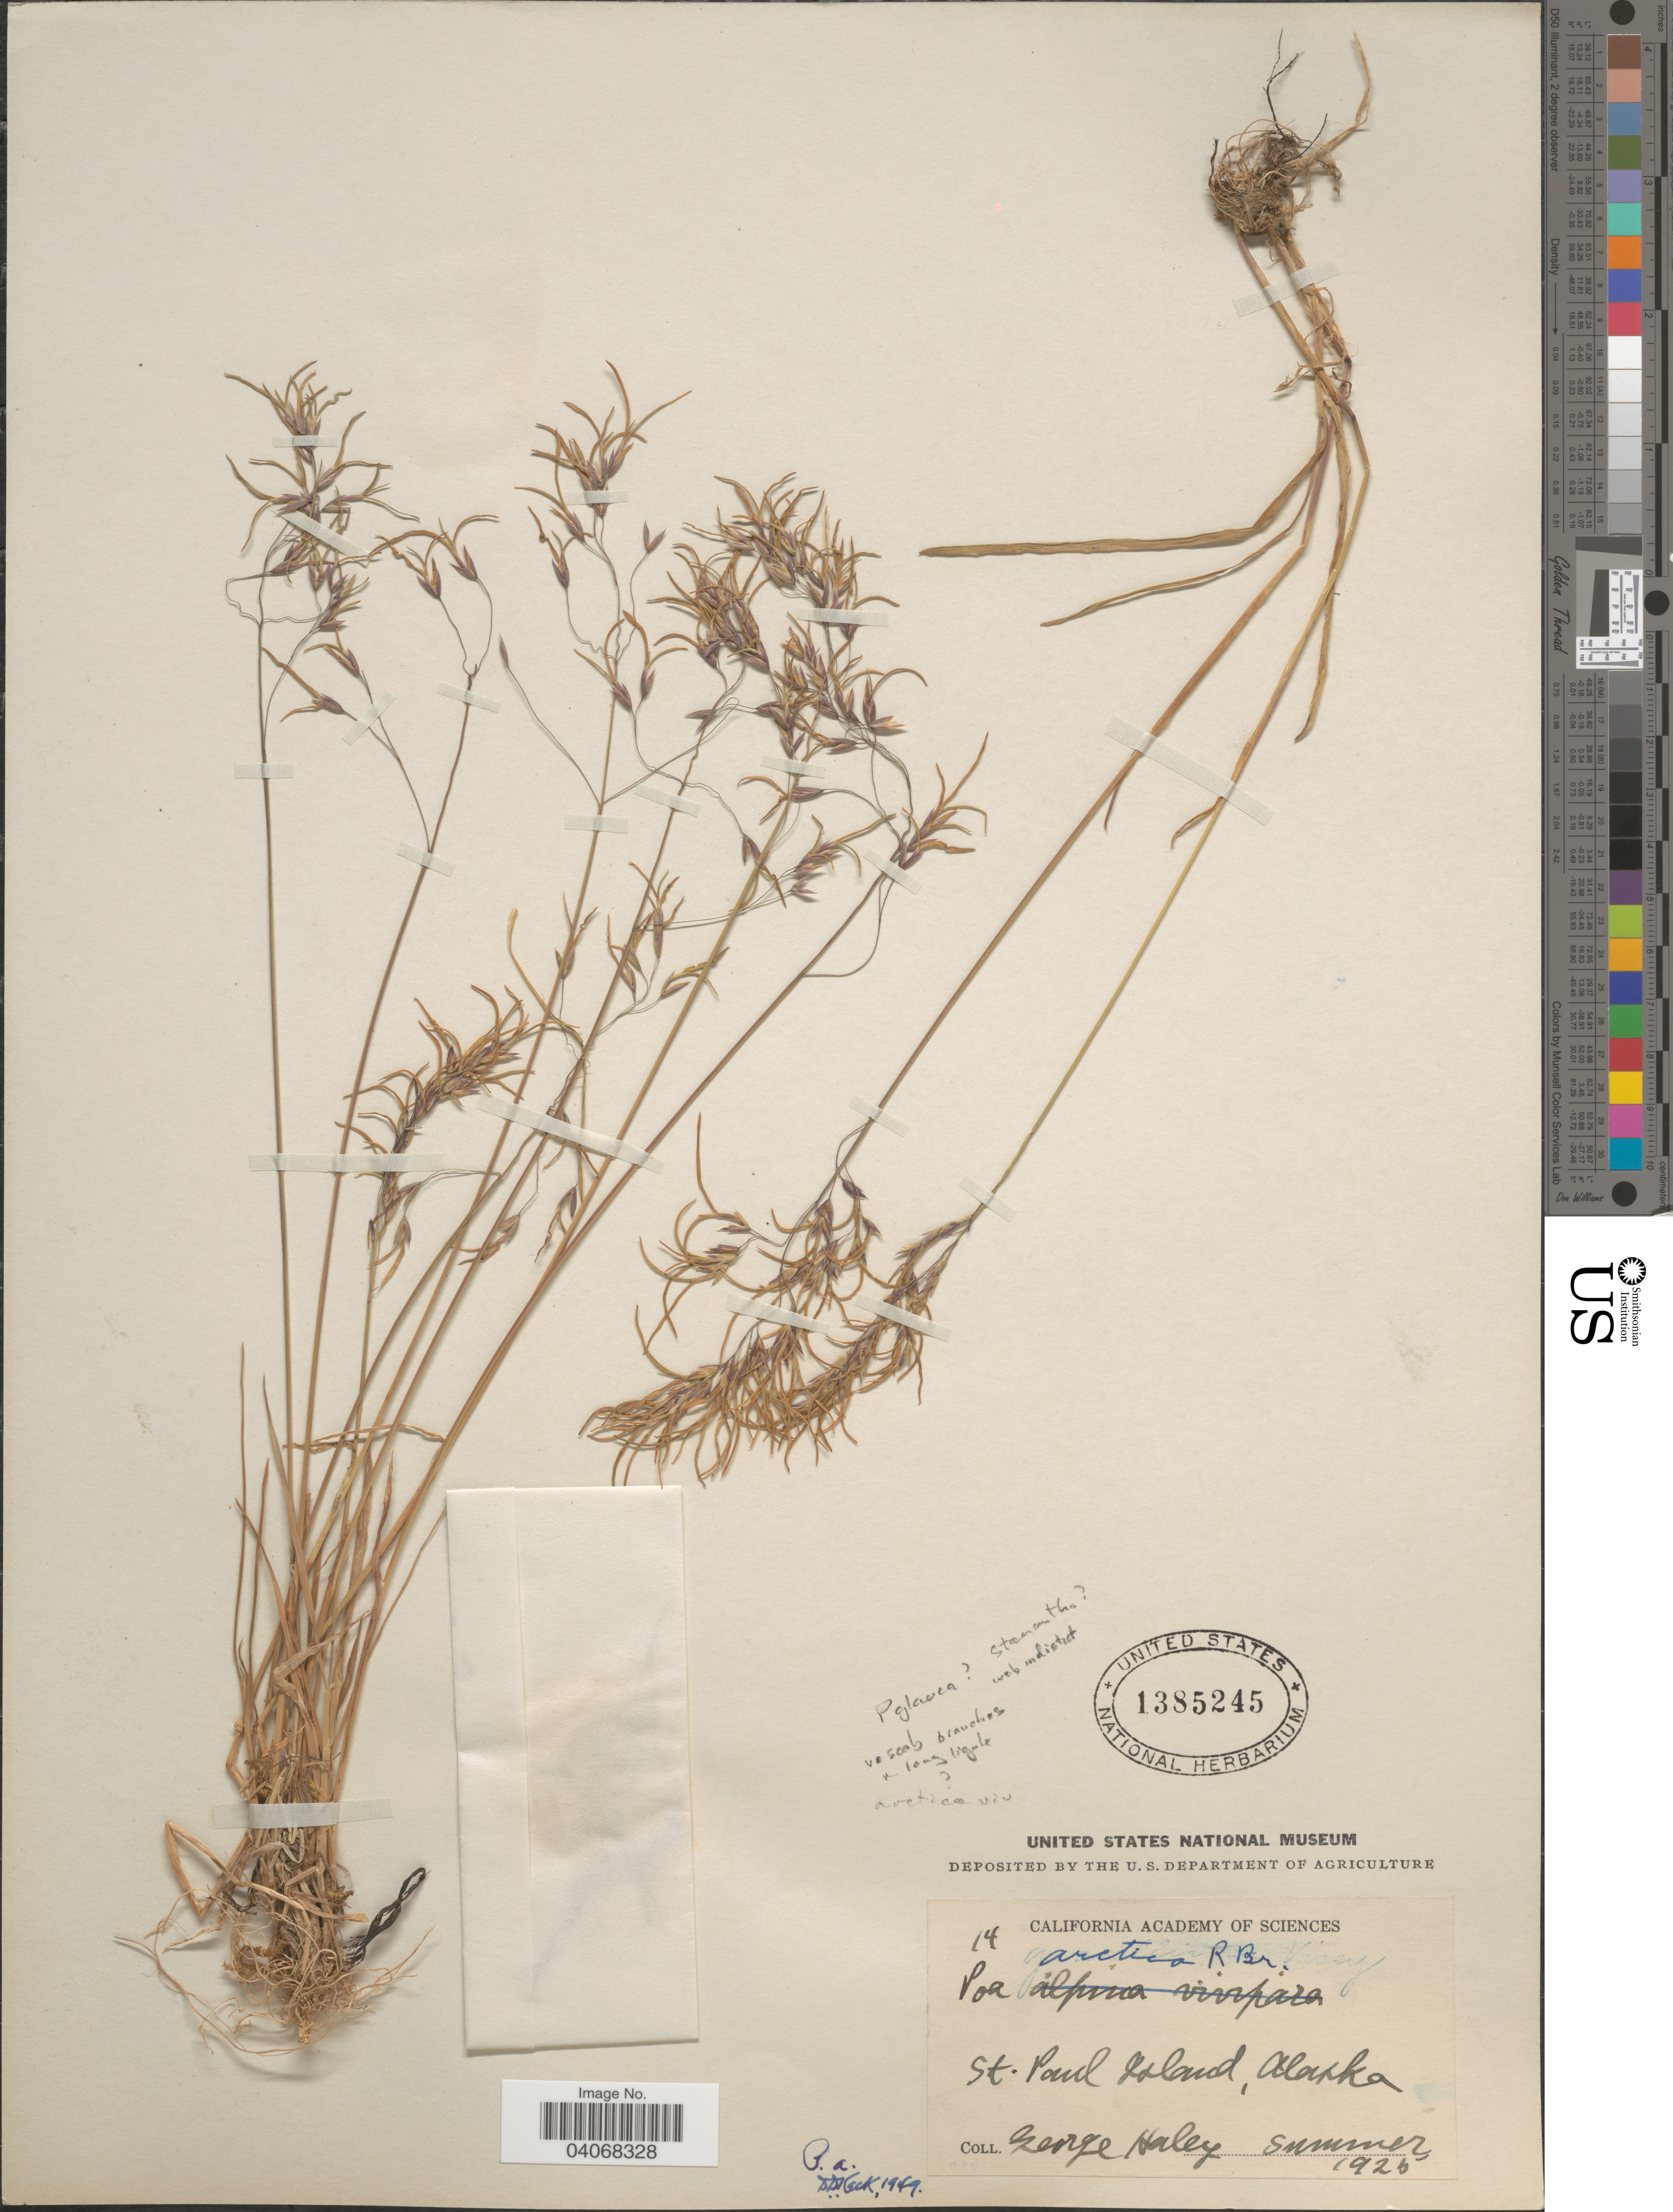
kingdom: Plantae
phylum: Tracheophyta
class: Liliopsida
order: Poales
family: Poaceae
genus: Poa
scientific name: Poa stenantha var. vivipara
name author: Trin.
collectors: G. Haley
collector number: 14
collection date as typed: Summer 1925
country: United States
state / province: Alaska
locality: St. Paul Island.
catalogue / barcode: US 1385245